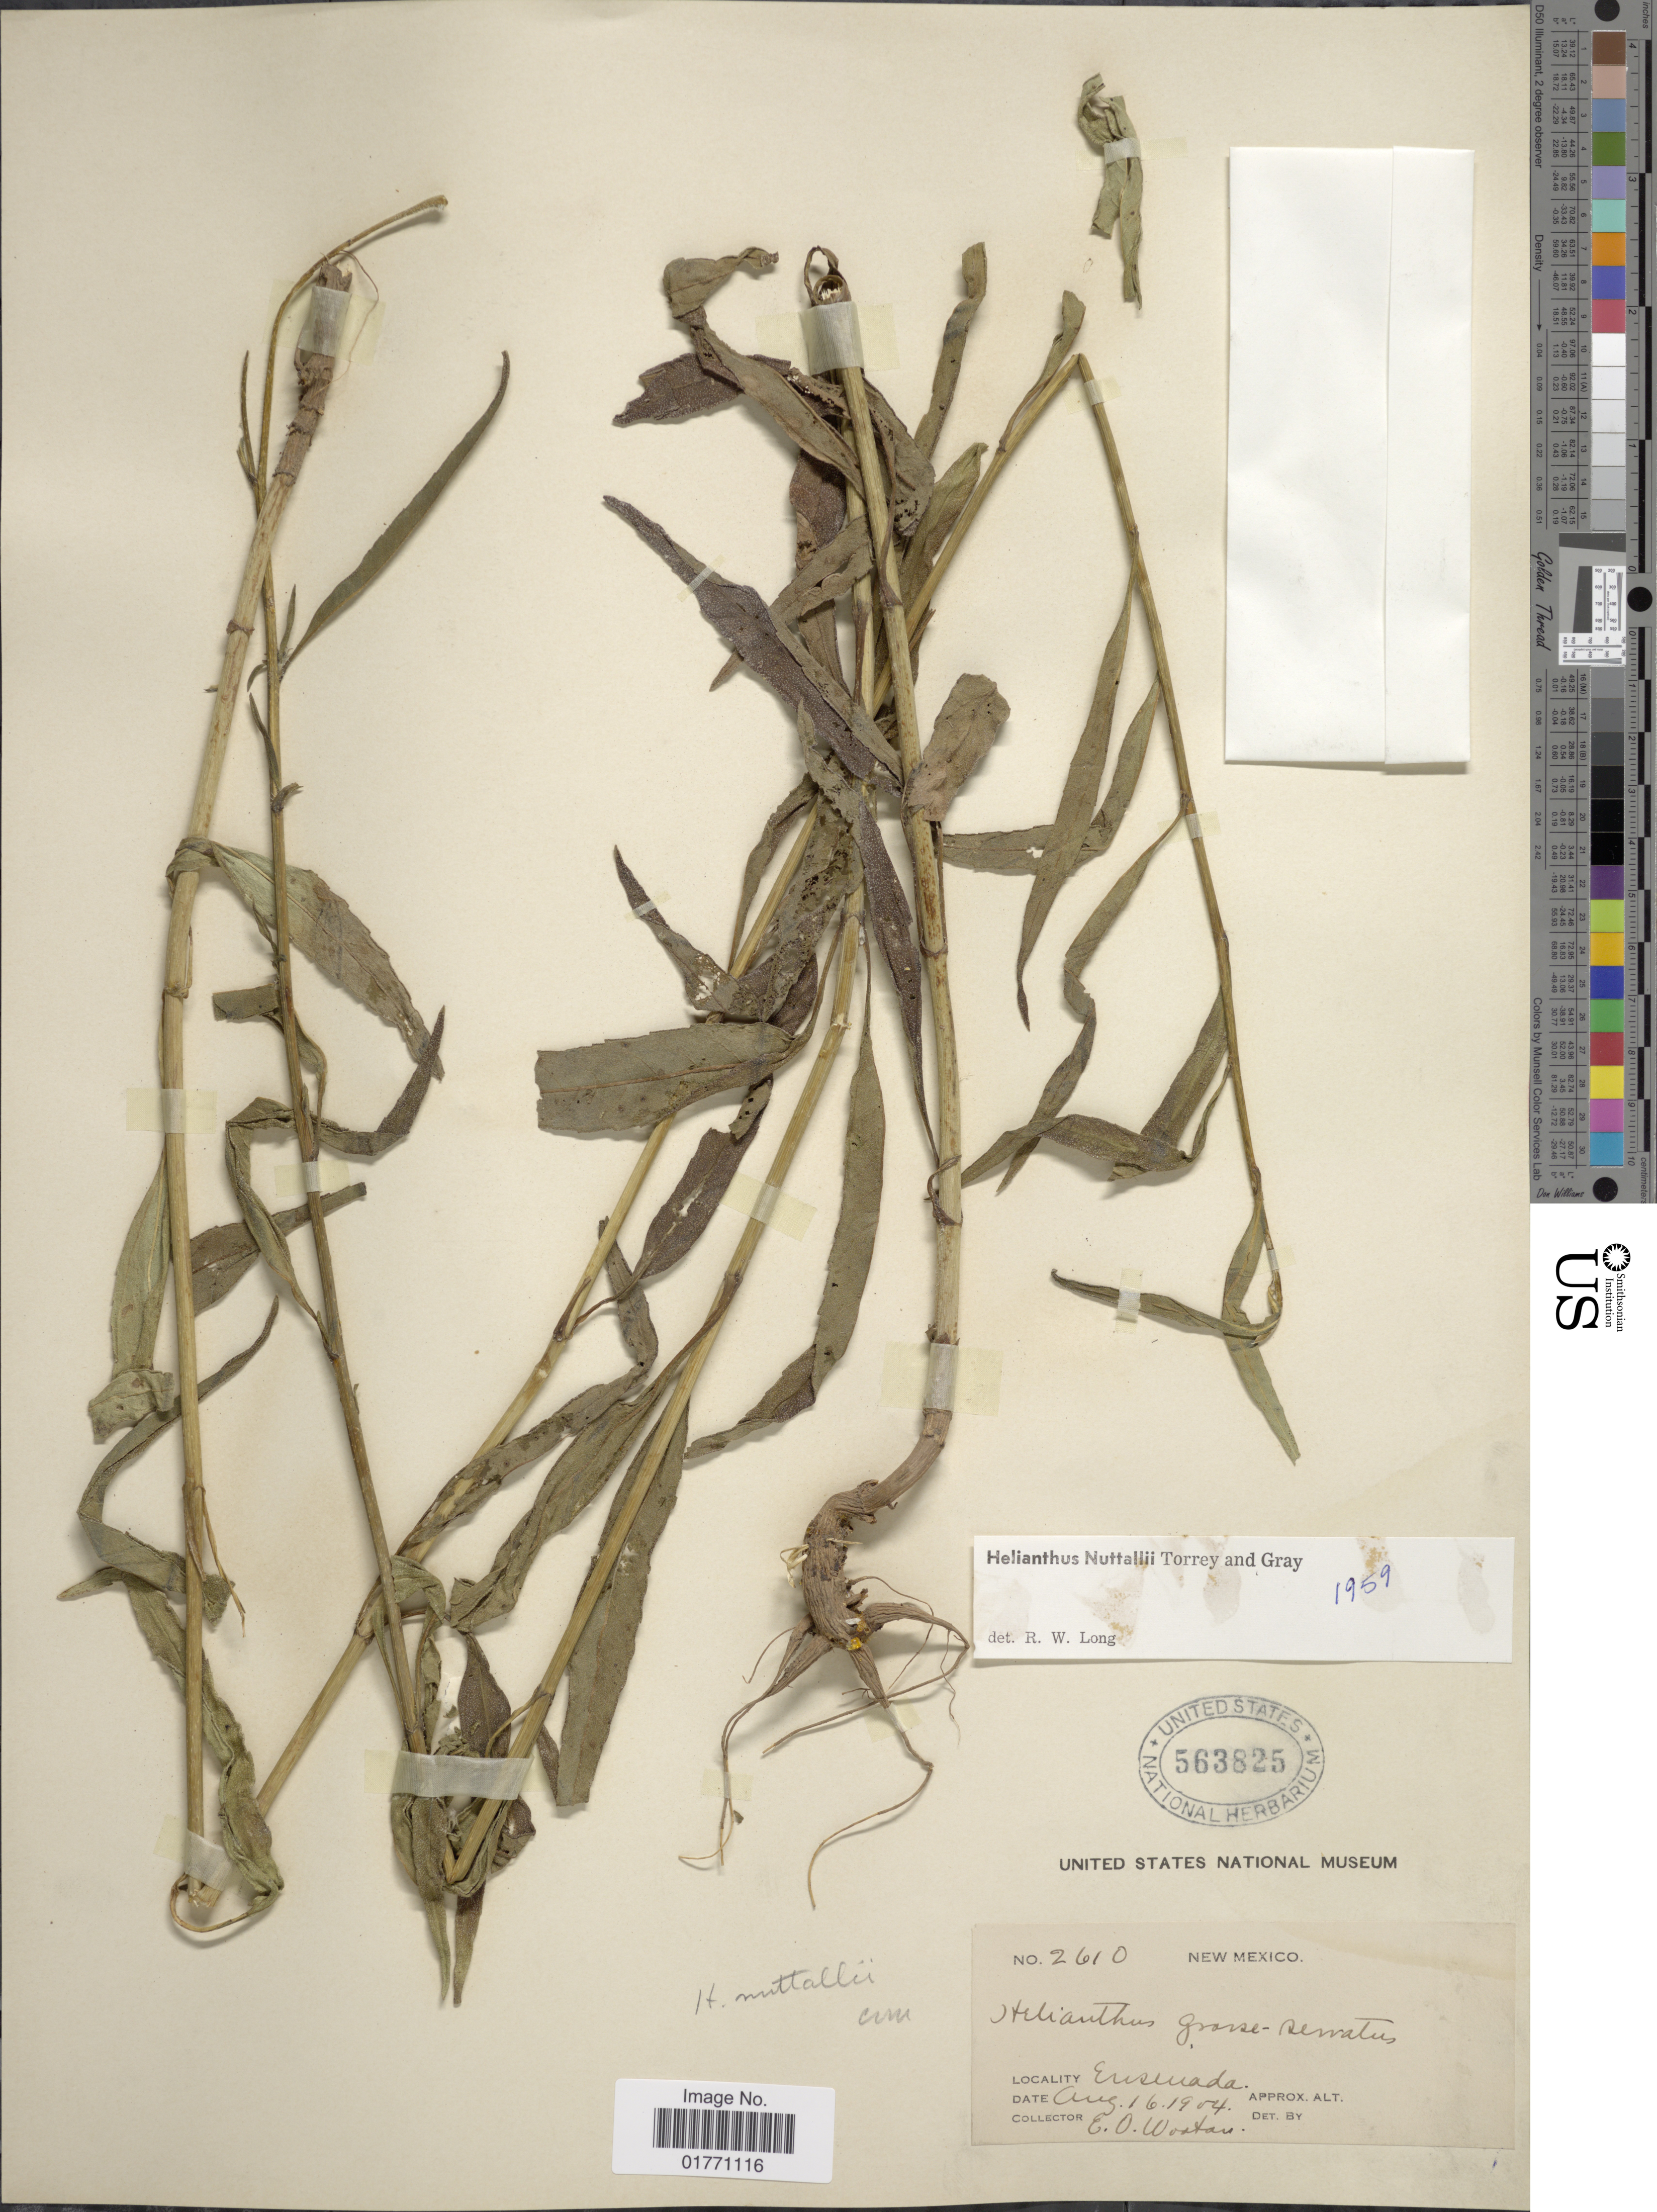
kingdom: Plantae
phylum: Tracheophyta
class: Magnoliopsida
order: Asterales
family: Asteraceae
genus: Helianthus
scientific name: Helianthus nuttallii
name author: Torr. & A. Gray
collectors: E. O. Wooton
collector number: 2610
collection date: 1904-08-16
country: United States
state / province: New Mexico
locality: Ensenada.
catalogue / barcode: US 563825